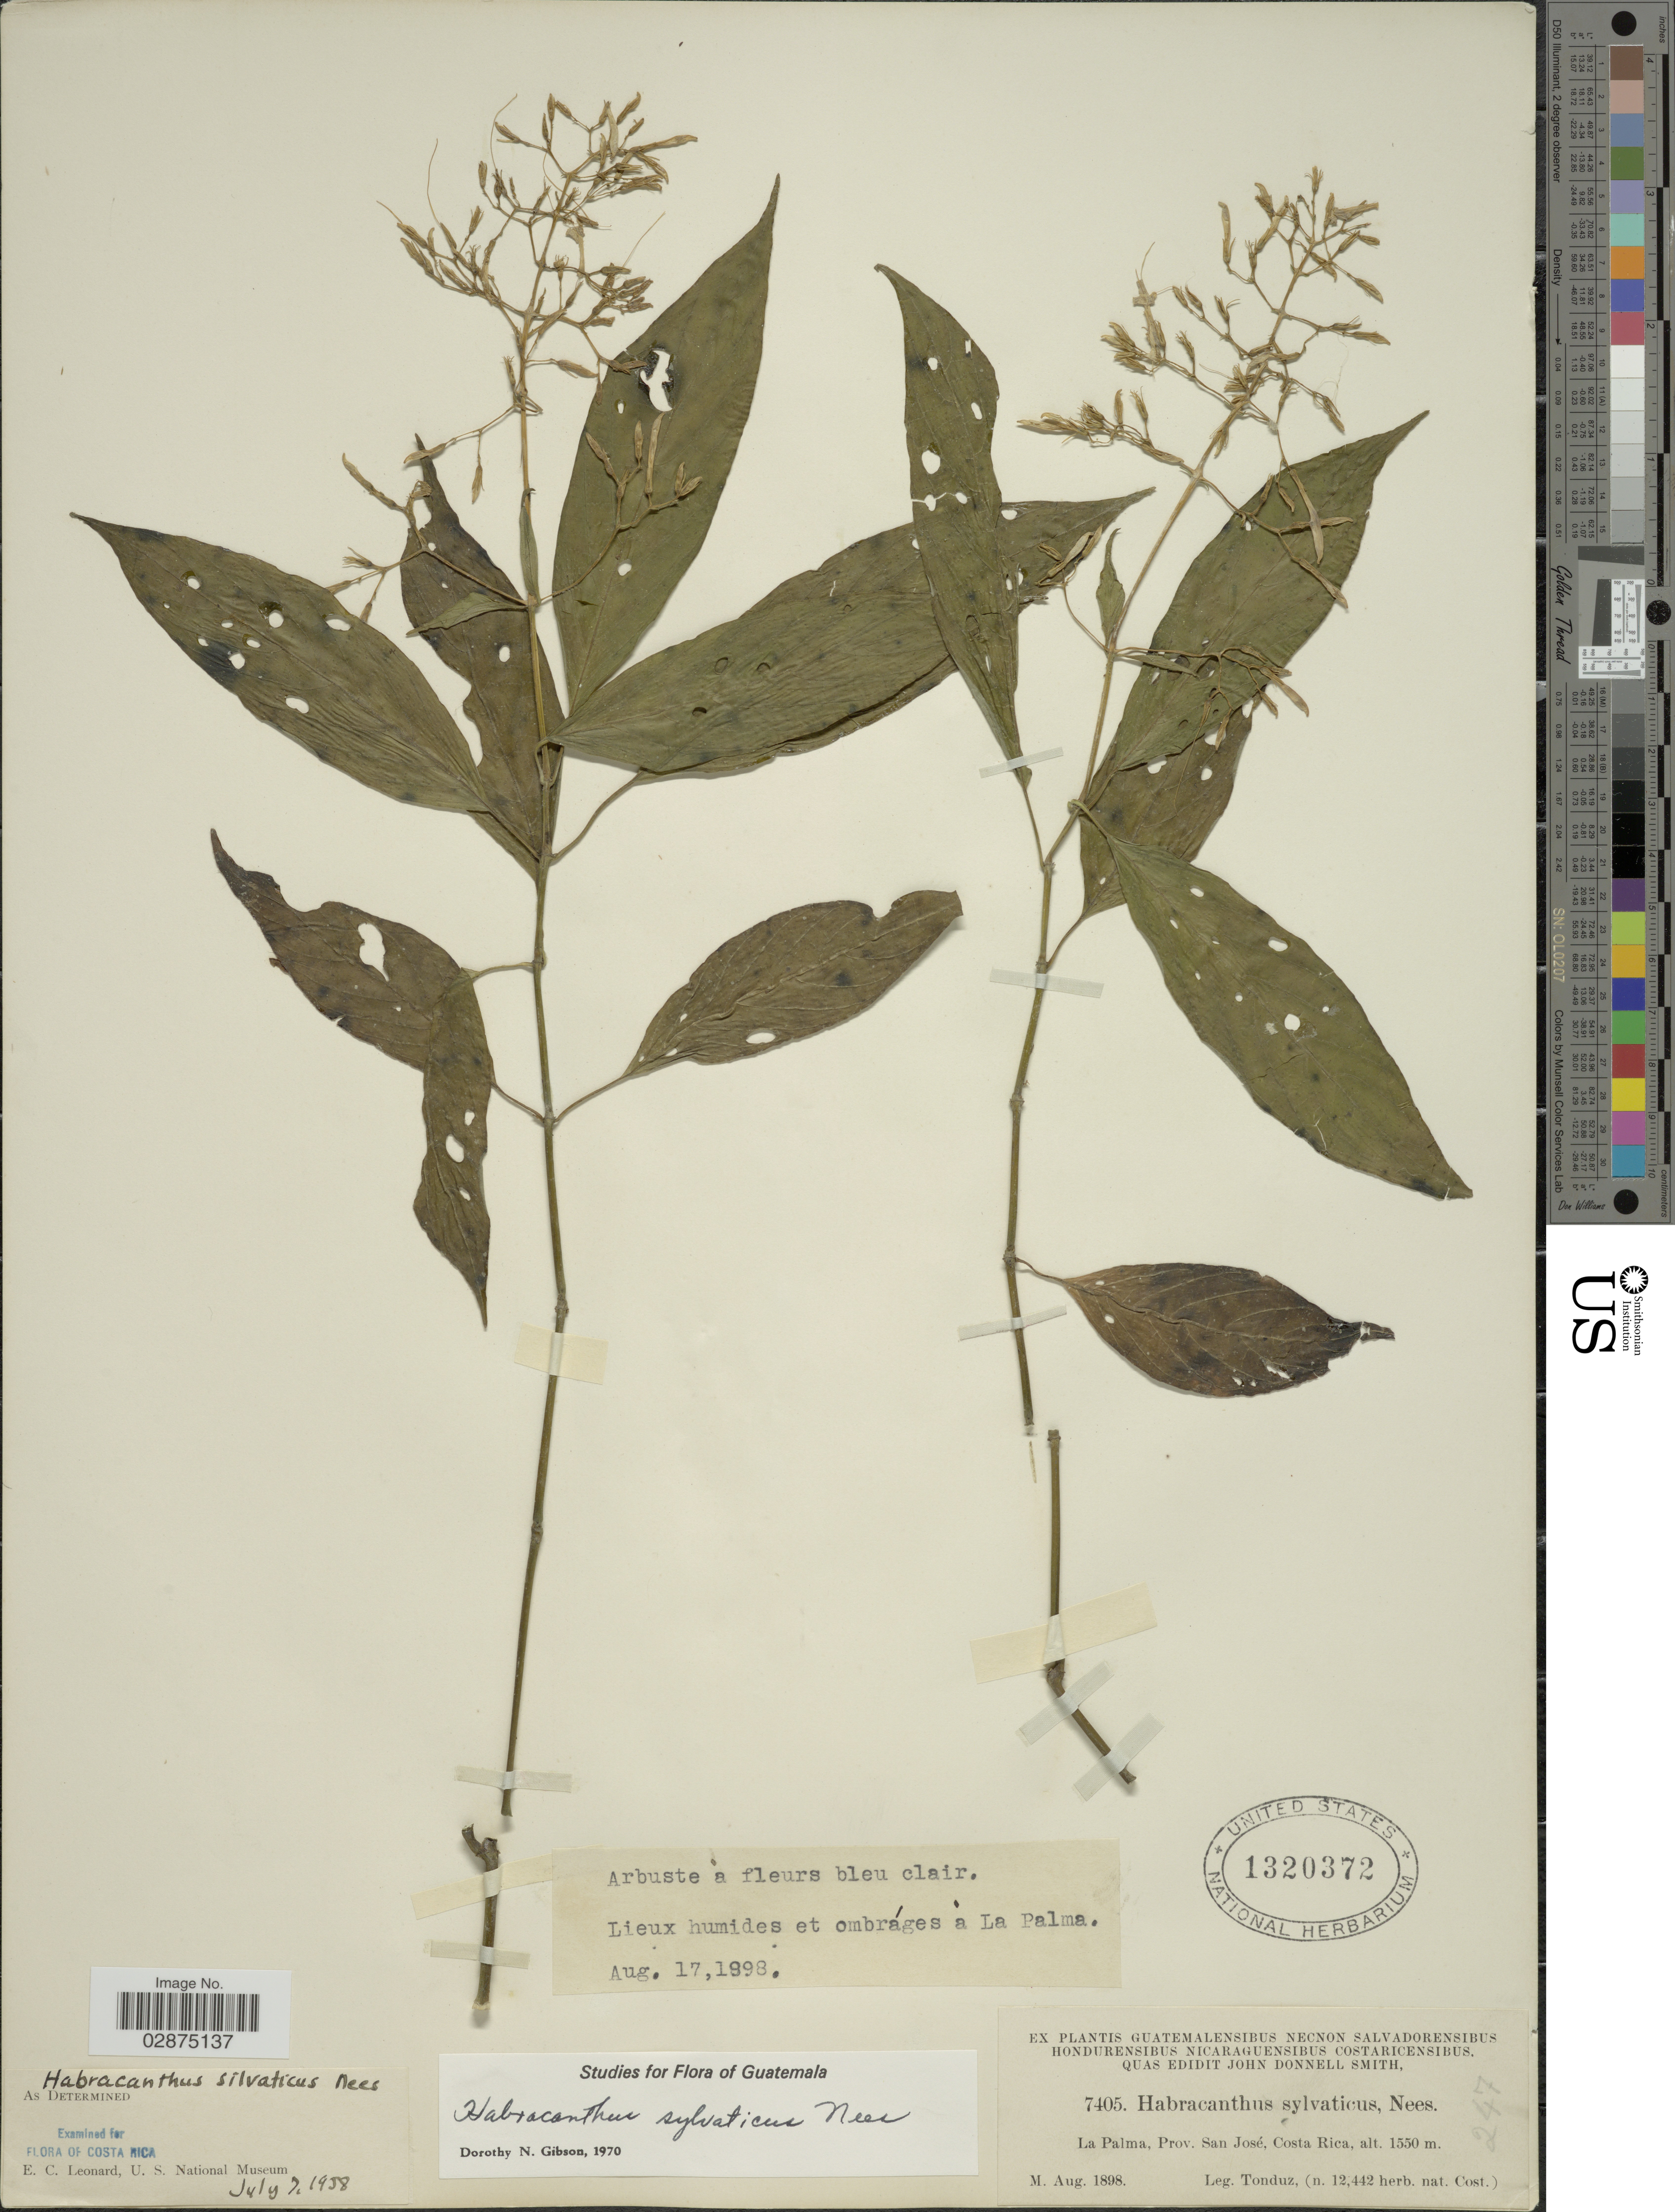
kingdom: Plantae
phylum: Tracheophyta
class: Magnoliopsida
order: Lamiales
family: Acanthaceae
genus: Stenostephanus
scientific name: Stenostephanus silvaticus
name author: (Nees) T.F. Daniel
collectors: Tonduz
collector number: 7405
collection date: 1898-08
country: Costa Rica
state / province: San José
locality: La Palma, Prov. San José.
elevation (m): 1550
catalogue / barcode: US 1320372